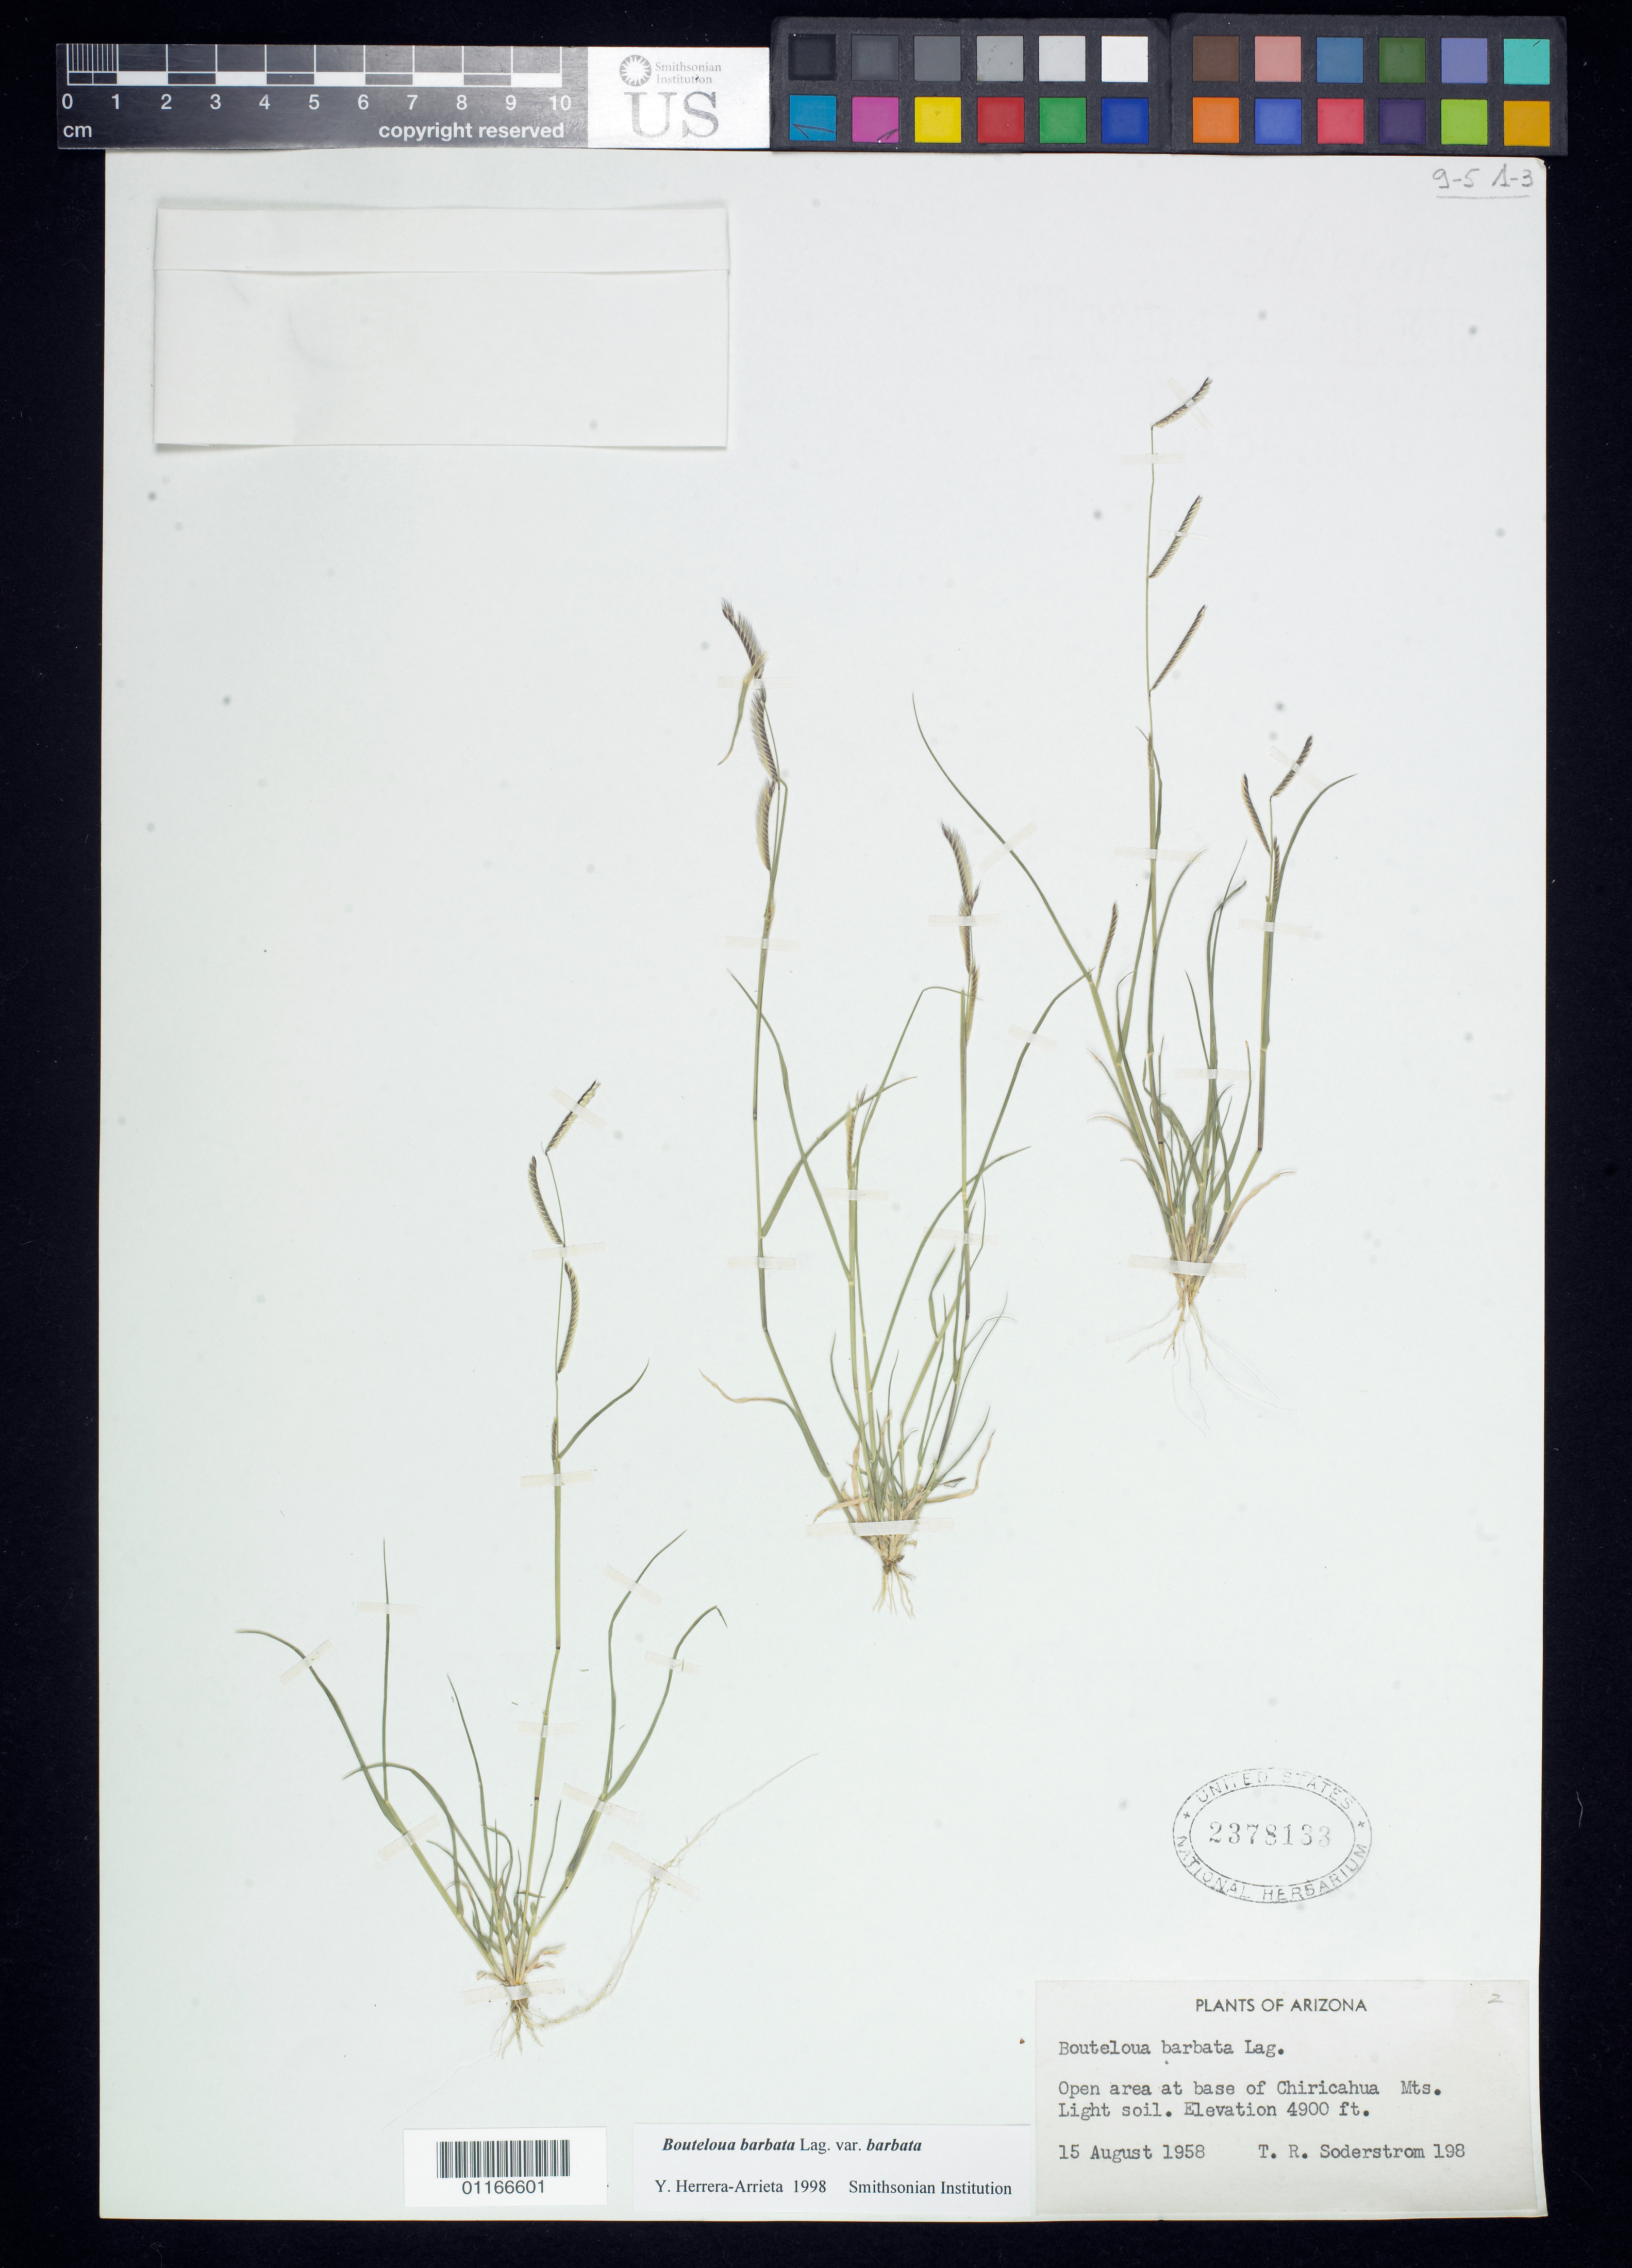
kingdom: Plantae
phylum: Tracheophyta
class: Liliopsida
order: Poales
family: Poaceae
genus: Bouteloua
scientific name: Bouteloua barbata var. barbata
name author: Lagger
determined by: Herrera Arrieta, Y., (CIIDIR), Instituto Politecnico Nacional (MEXICO)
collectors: T. R. Soderstrom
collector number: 198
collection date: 1958-08-15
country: United States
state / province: Arizona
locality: Open area at base of Chiricahua Mts.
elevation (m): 1494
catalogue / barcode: US 2378133